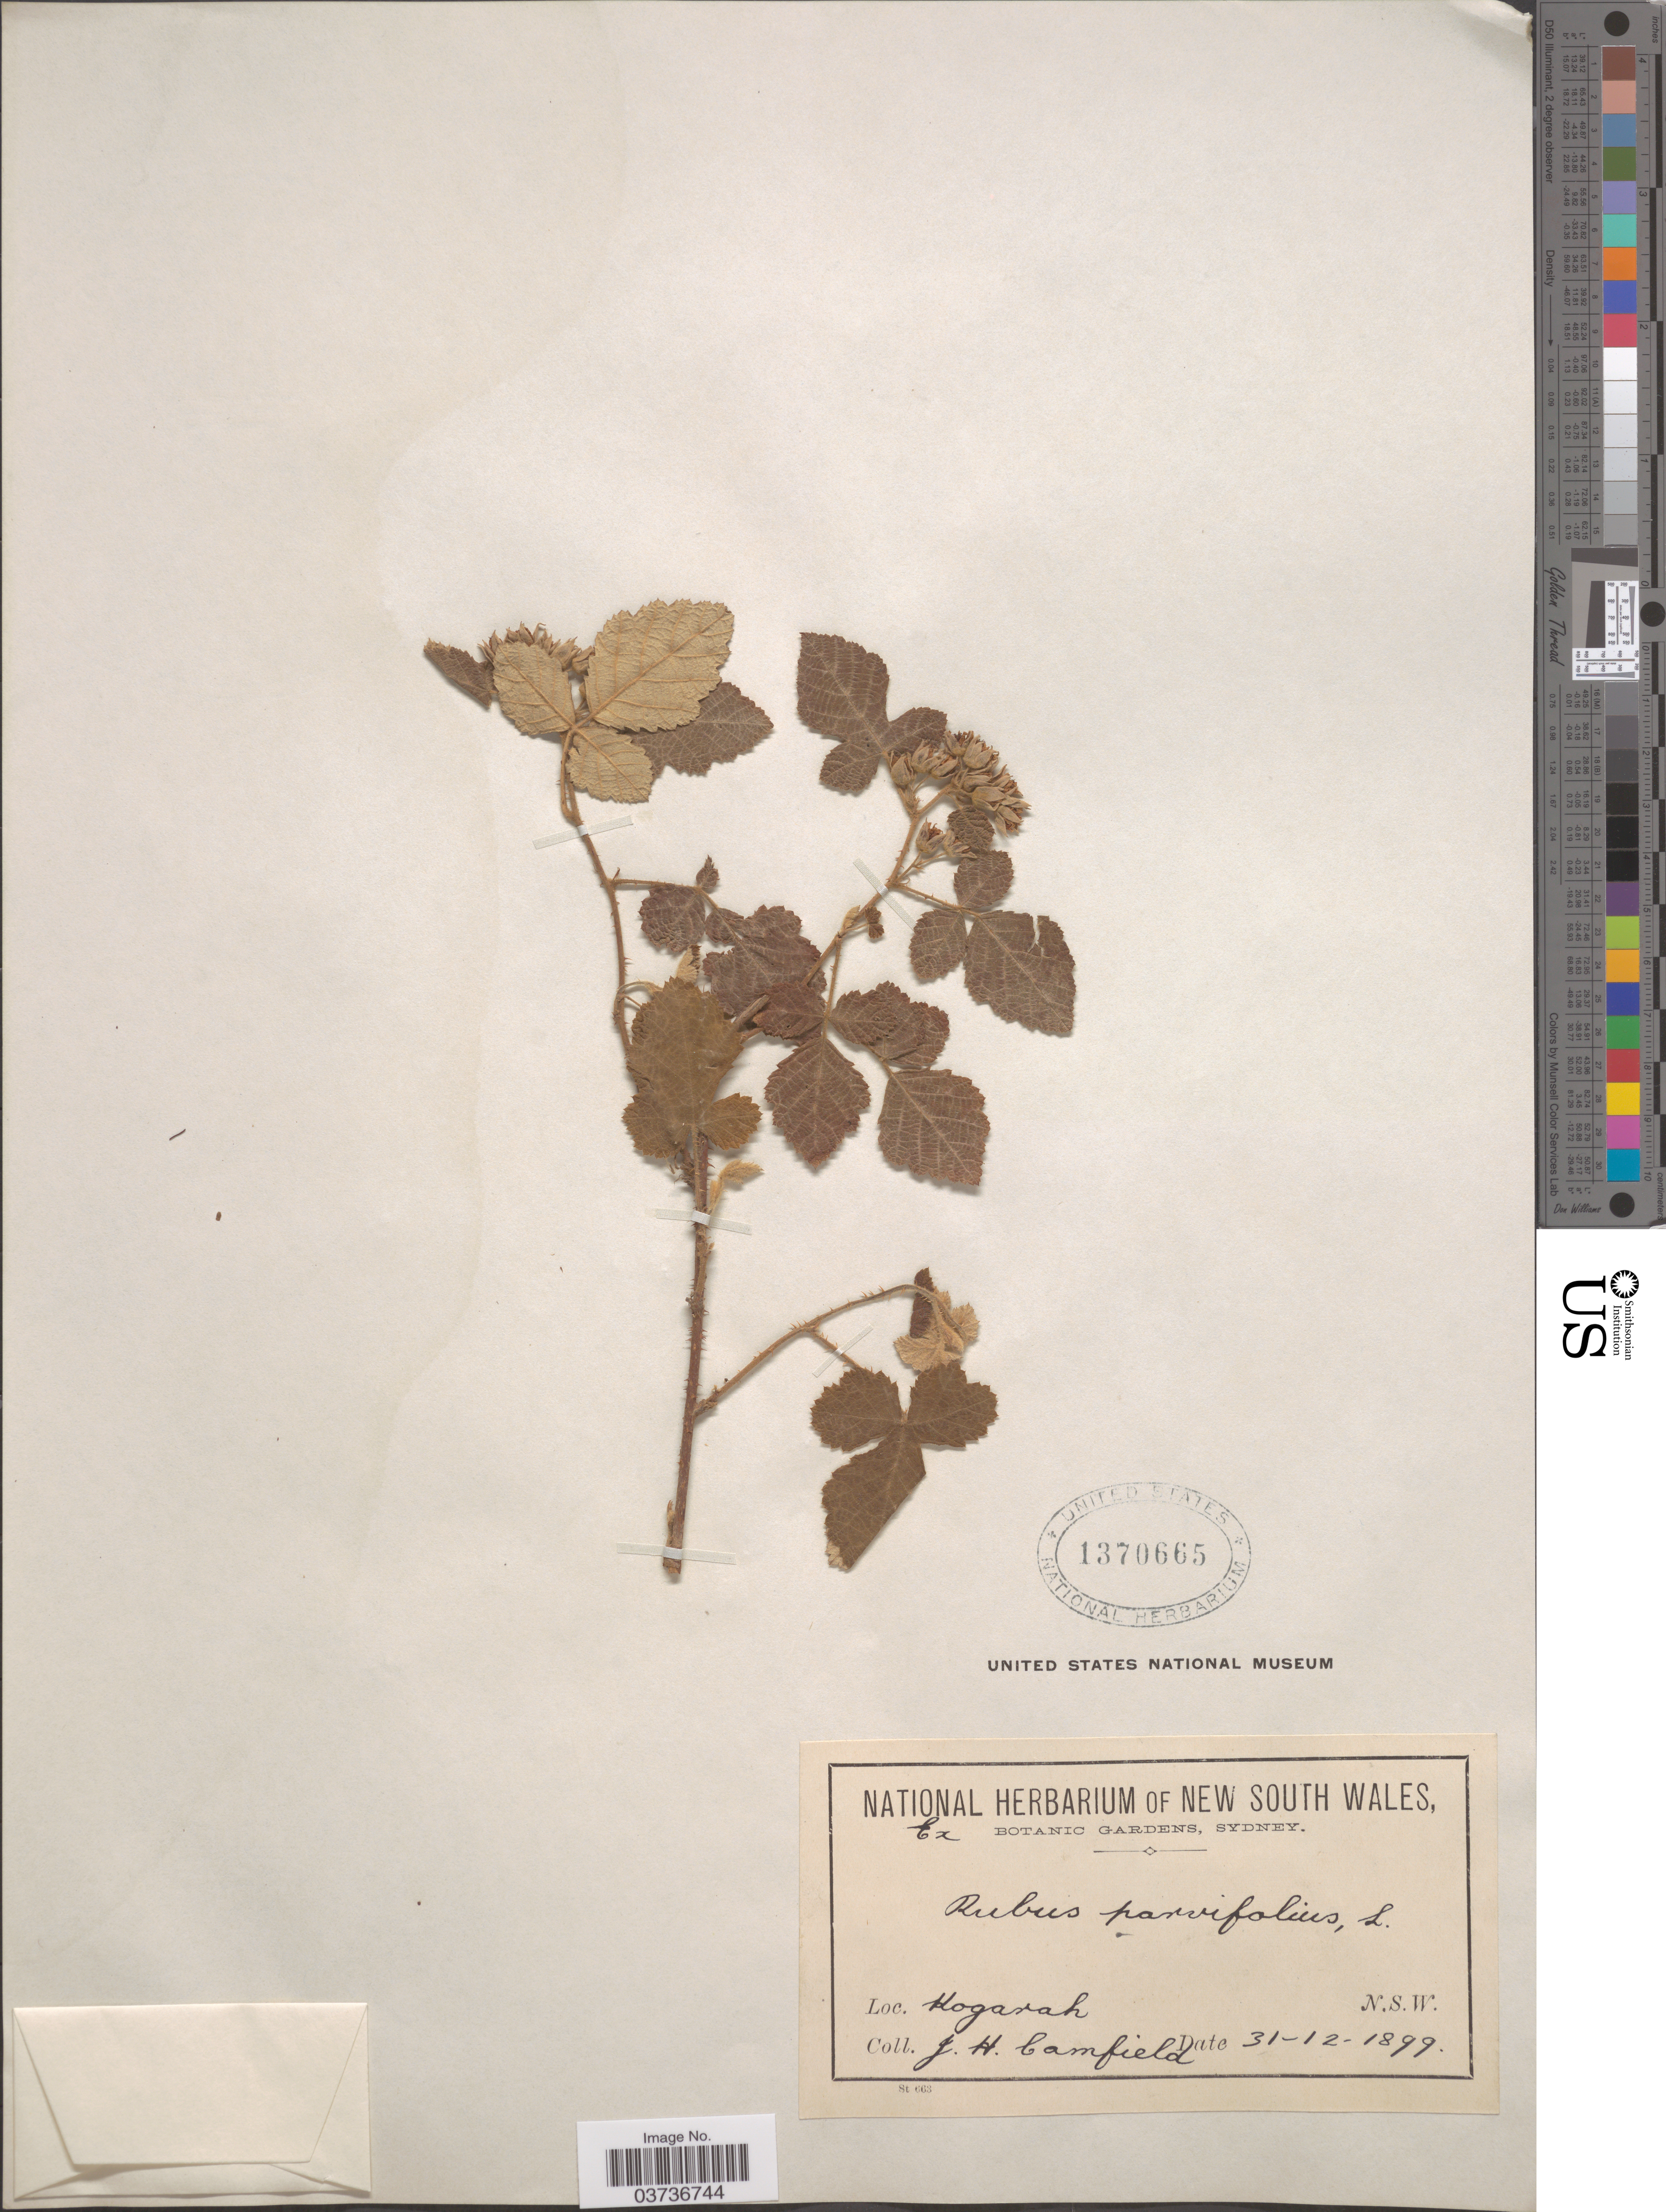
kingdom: Plantae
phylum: Tracheophyta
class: Magnoliopsida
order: Rosales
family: Rosaceae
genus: Rubus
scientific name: Rubus parvifolius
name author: L.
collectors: J. Camfield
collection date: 1899-12-31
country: Australia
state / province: New South Wales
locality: Kogarah.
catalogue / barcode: US 1370665